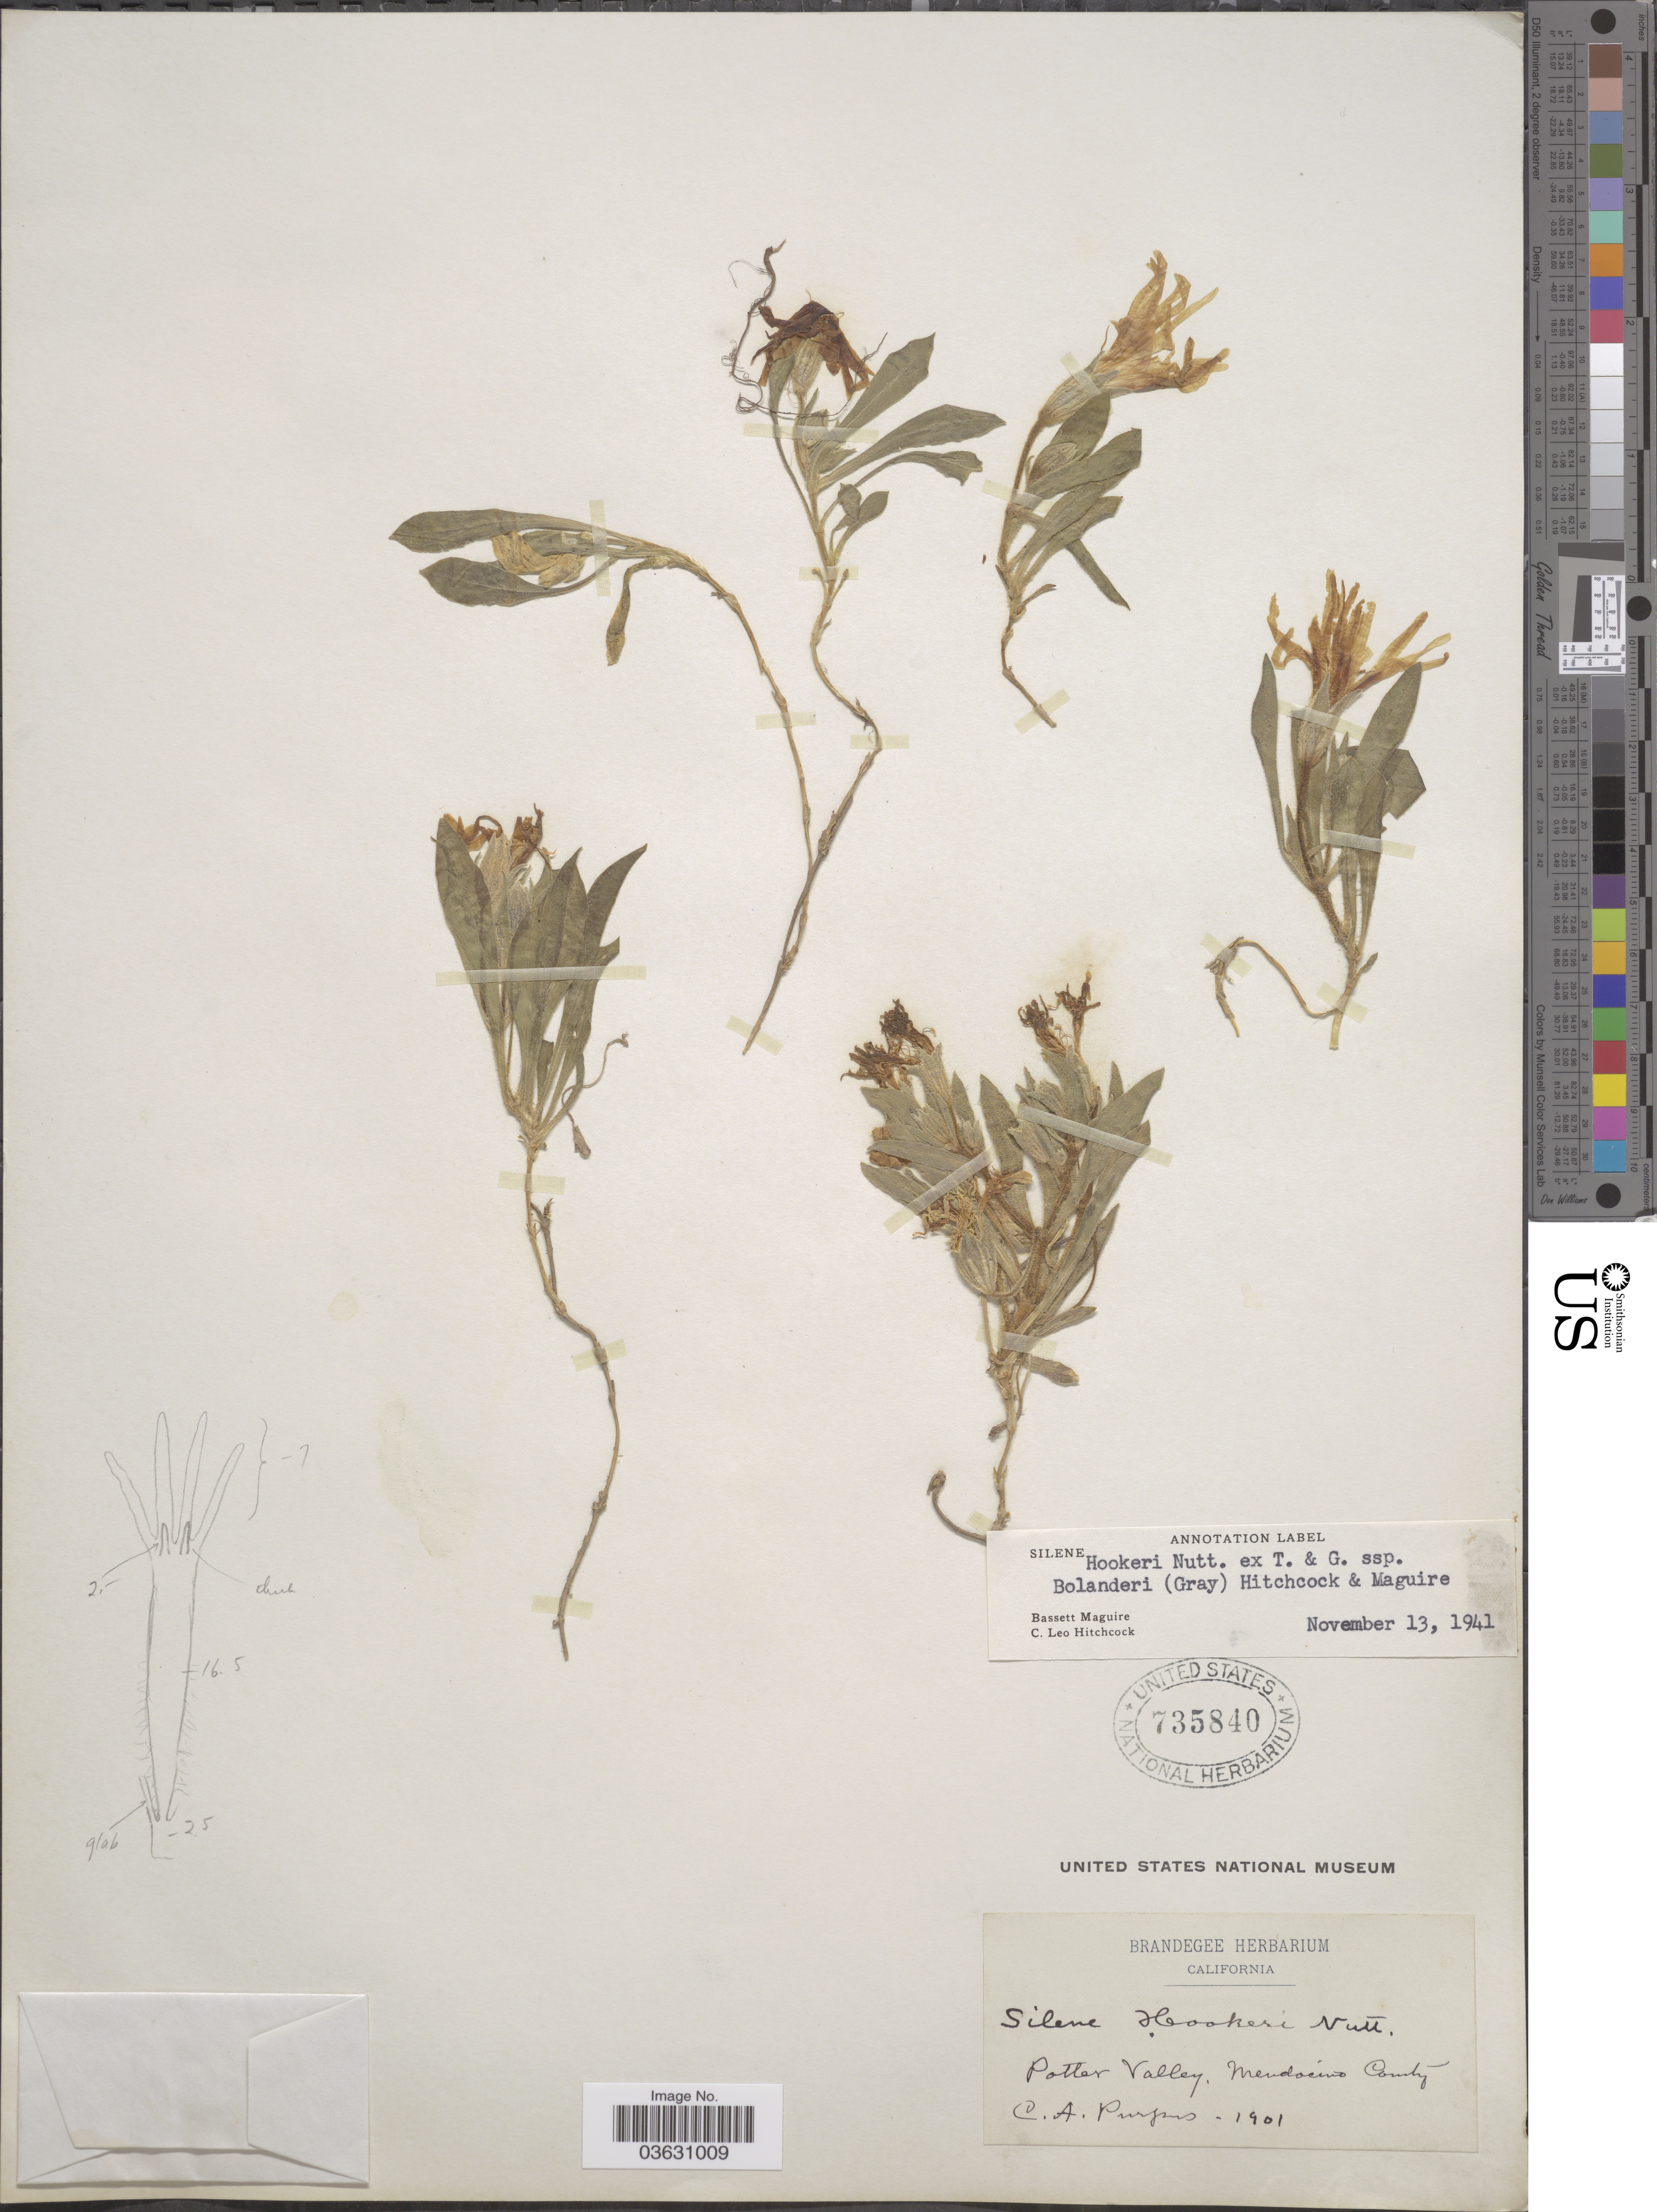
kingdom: Plantae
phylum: Tracheophyta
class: Magnoliopsida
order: Caryophyllales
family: Caryophyllaceae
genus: Silene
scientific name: Silene hookeri subsp. bolanderi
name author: (A. Gray) Abrams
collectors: C. A. Purpus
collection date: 1901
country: United States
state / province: California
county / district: Mendocino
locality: Potter Valley, Mendocino County.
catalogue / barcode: US 735840